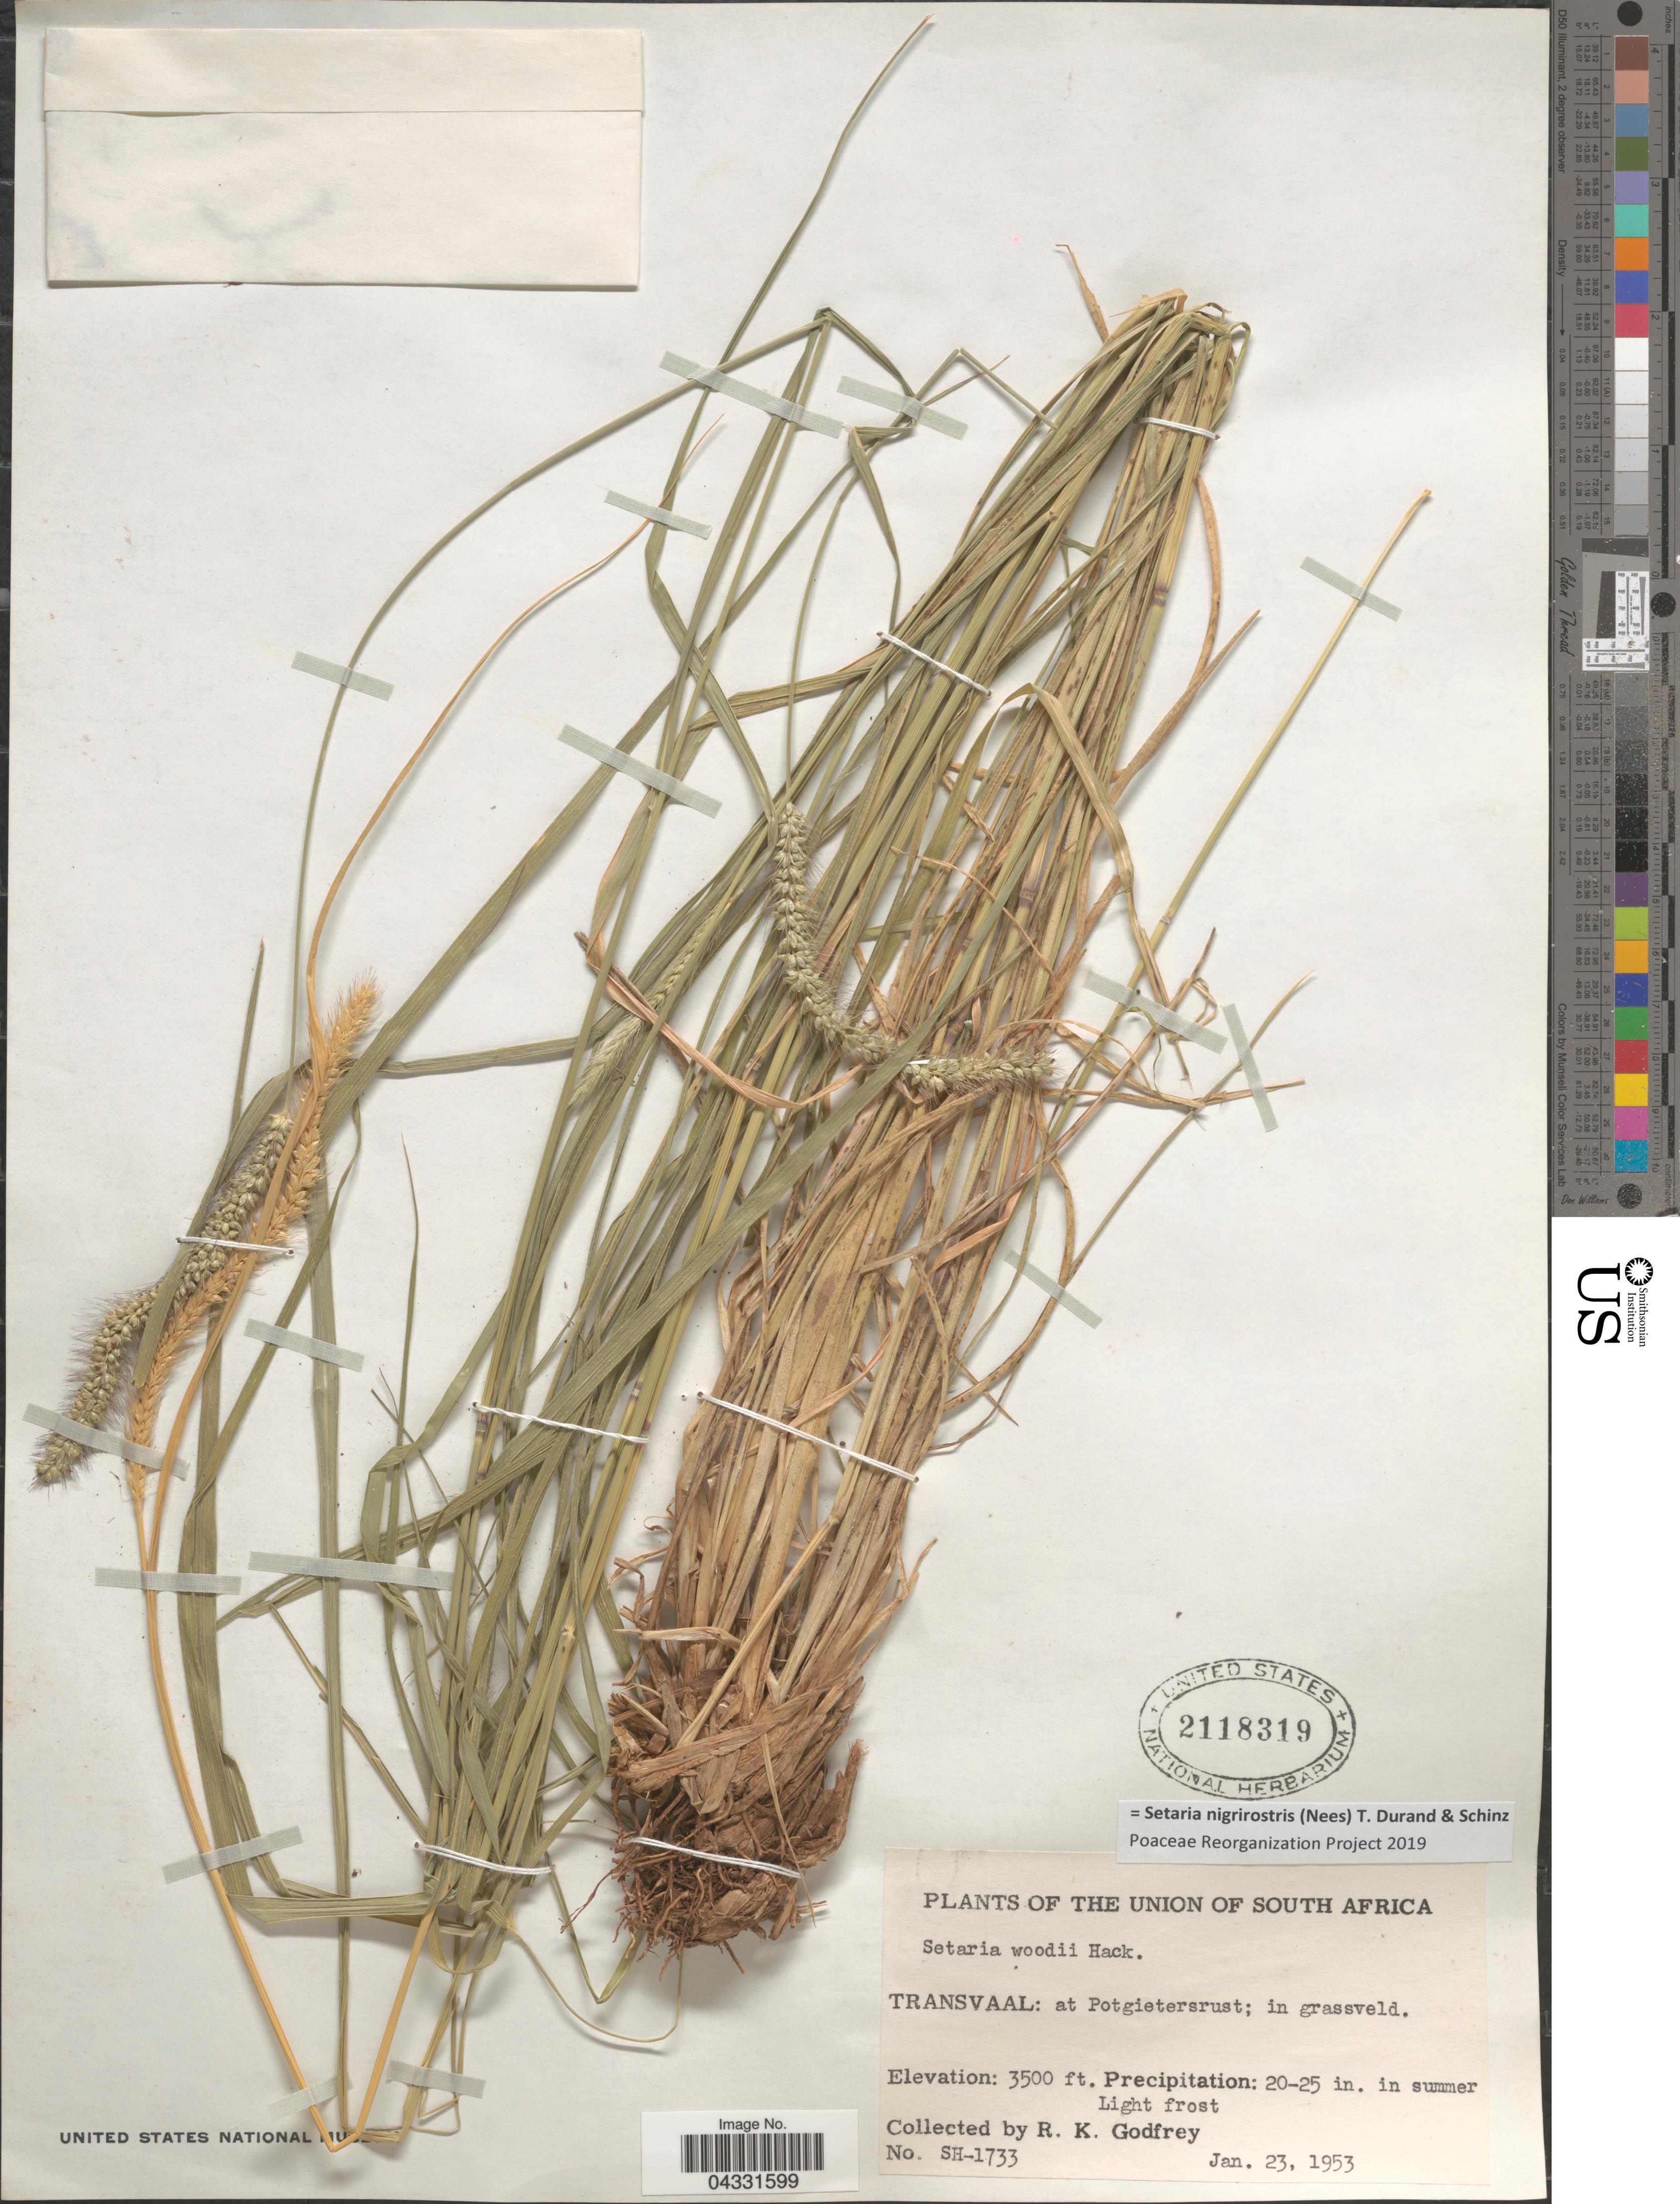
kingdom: Plantae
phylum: Tracheophyta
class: Liliopsida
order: Poales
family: Poaceae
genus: Setaria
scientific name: Setaria nigrirostris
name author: (Nees) Durand & Schinz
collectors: R. K. Godfrey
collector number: SH-1733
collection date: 1953-01-23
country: South Africa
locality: Union of South Africa. Transvaal: at Potgietersrust; in grassveld.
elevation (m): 1067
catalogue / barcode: US 2118319